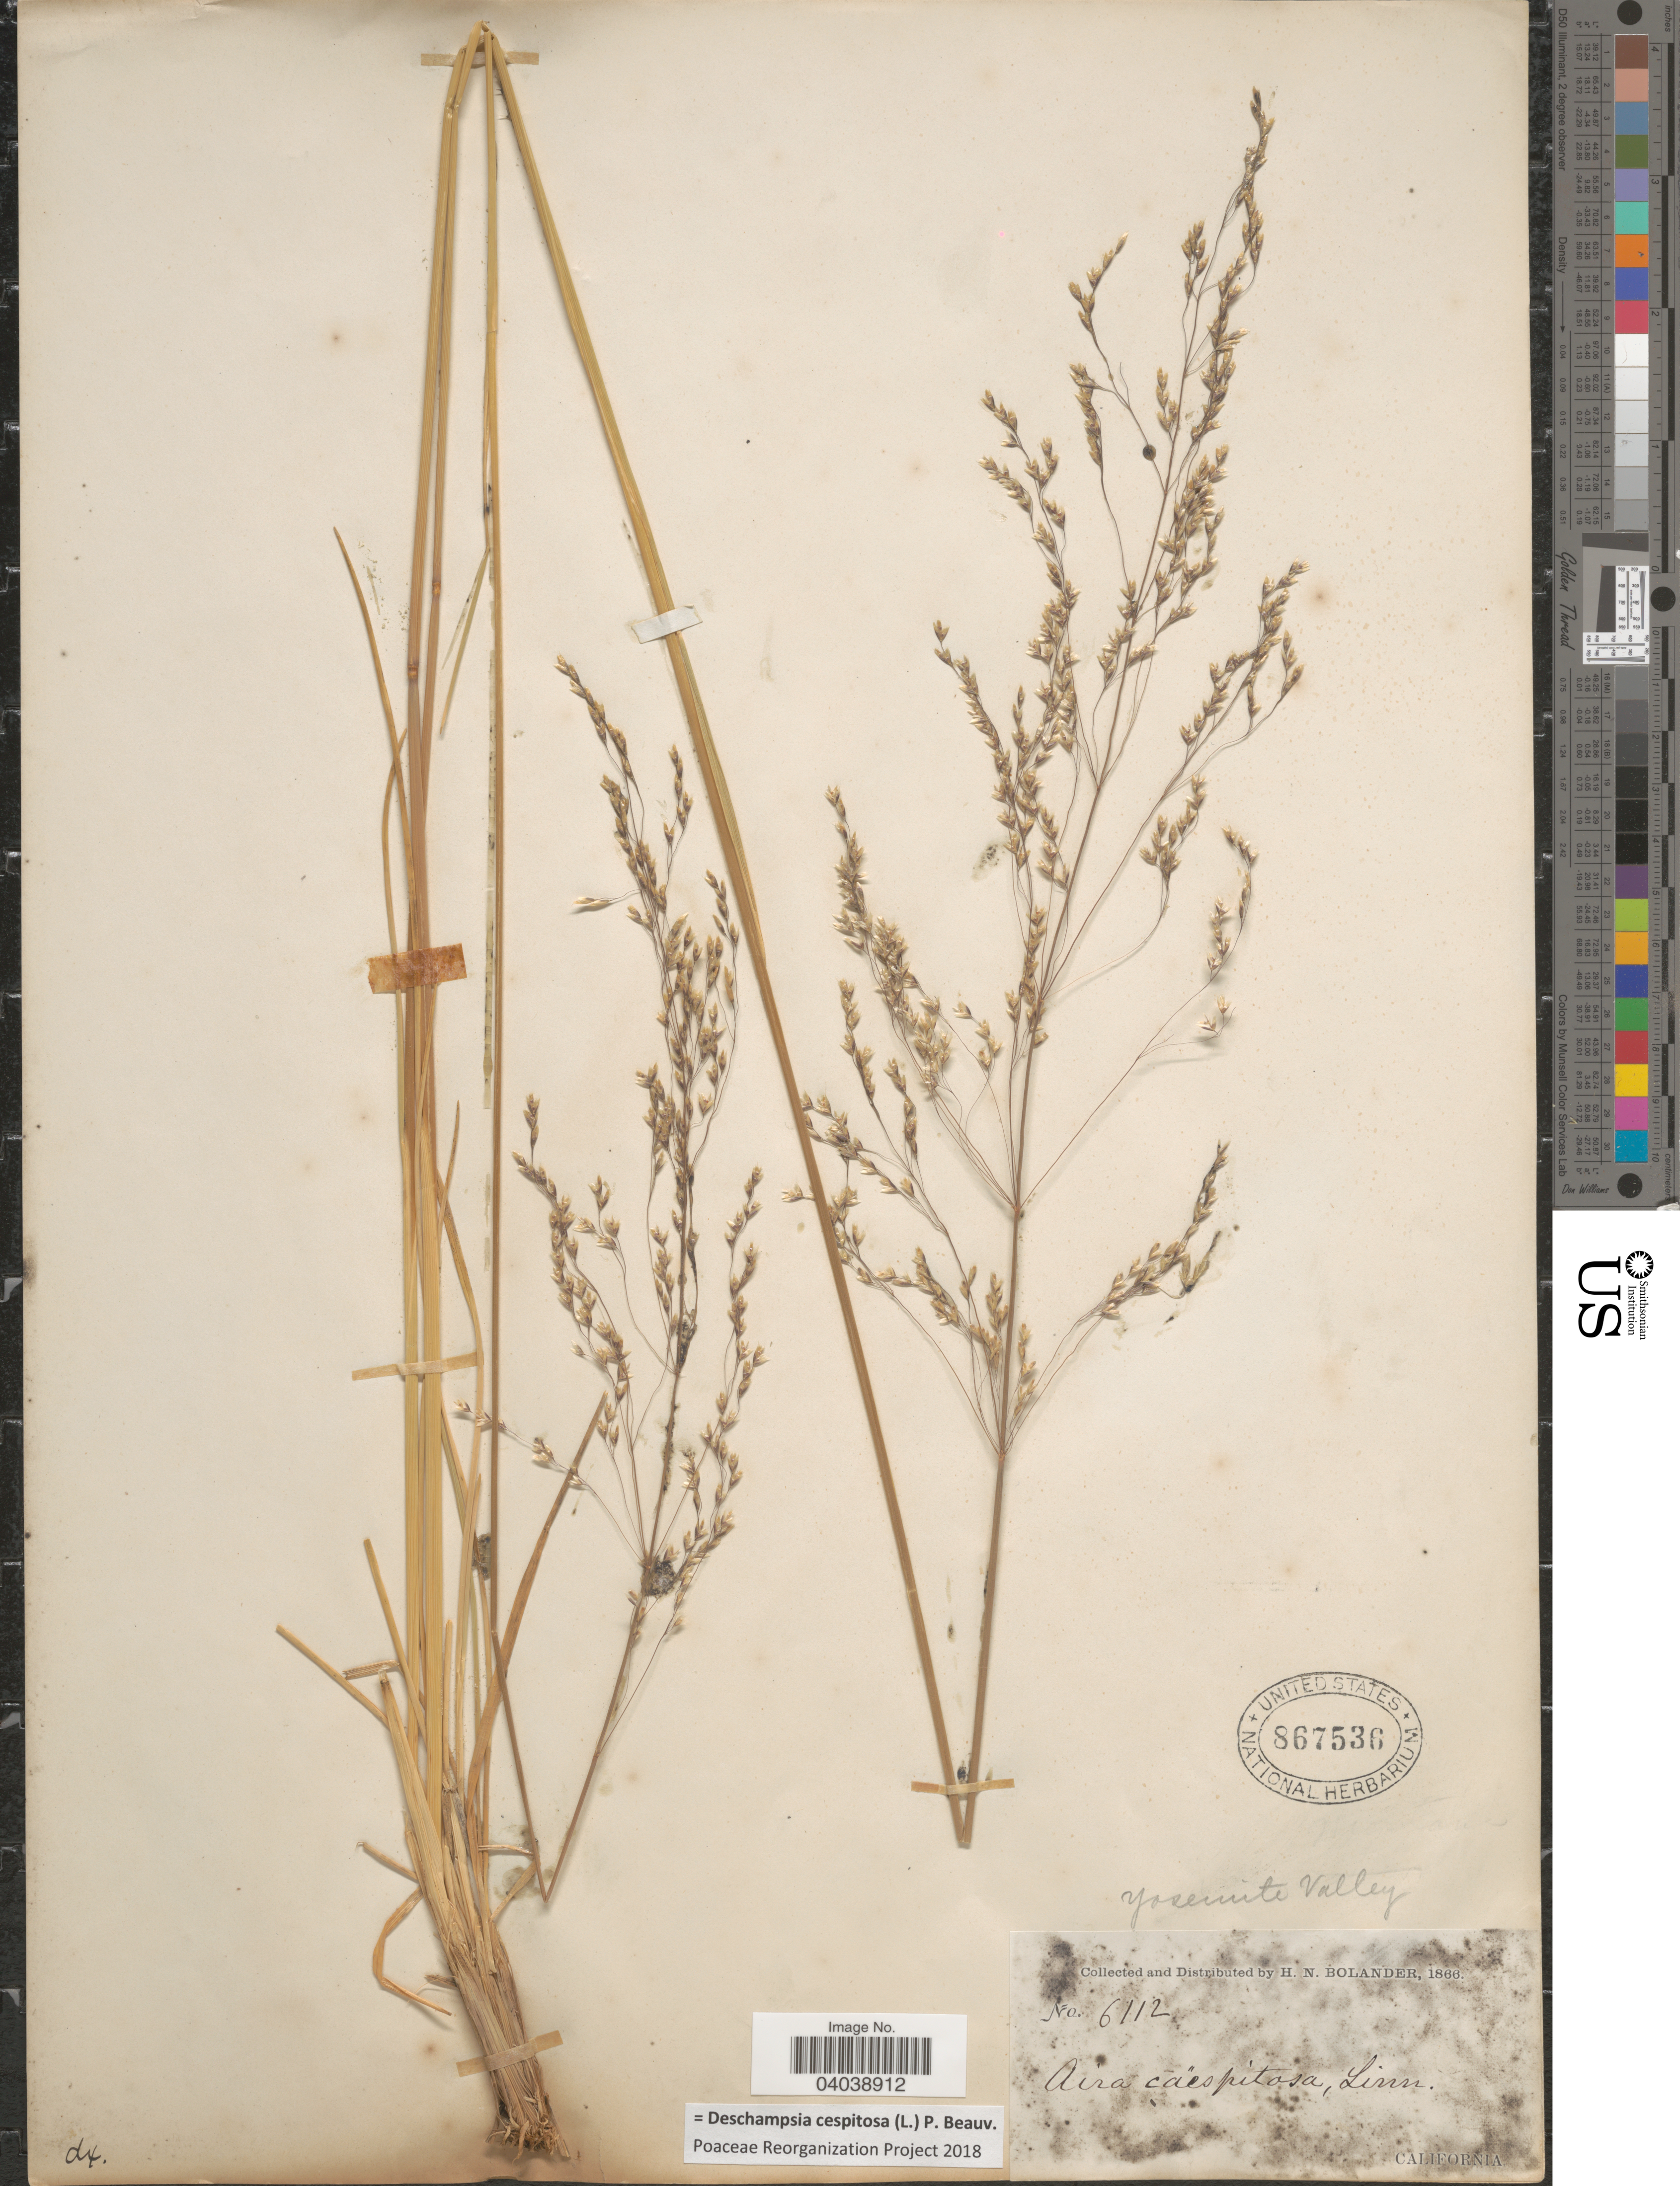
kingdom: Plantae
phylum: Tracheophyta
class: Liliopsida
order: Poales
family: Poaceae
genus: Deschampsia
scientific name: Deschampsia cespitosa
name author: (L.) P. Beauv.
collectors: H. Bolander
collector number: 6112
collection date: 1866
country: United States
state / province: California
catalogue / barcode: US 867536